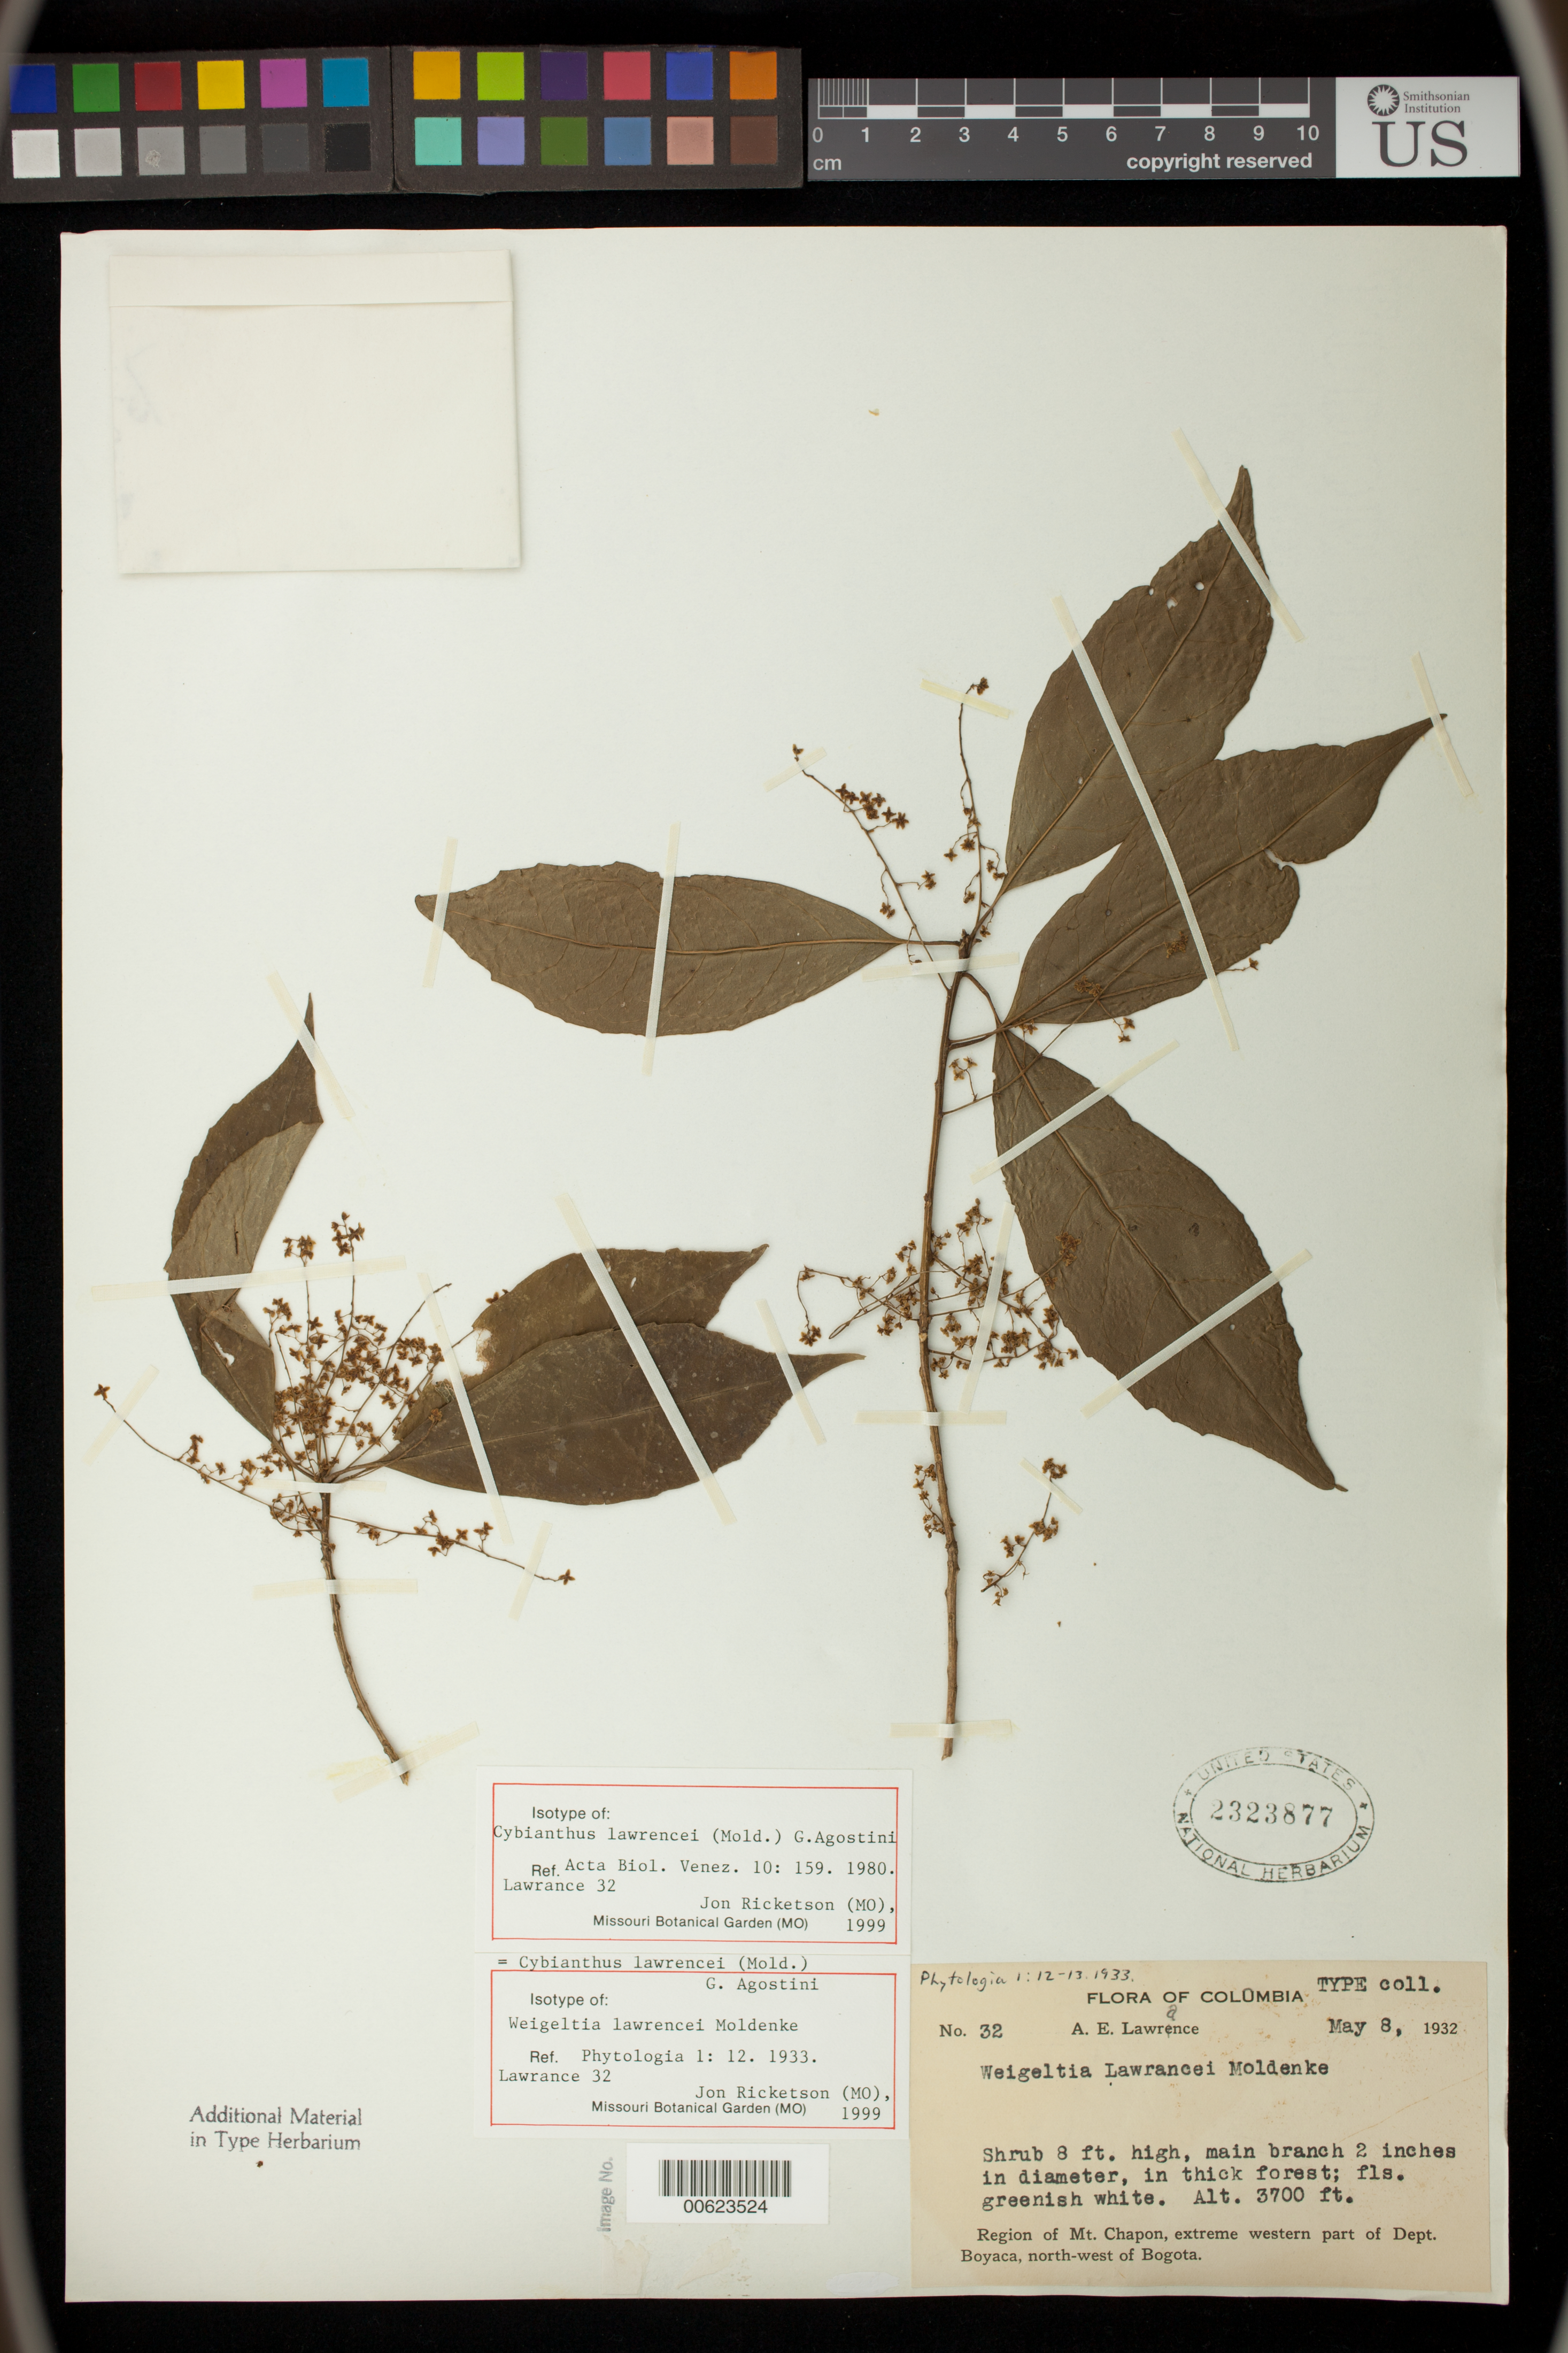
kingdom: Plantae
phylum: Tracheophyta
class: Magnoliopsida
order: Ericales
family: Primulaceae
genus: Weigeltia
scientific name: Weigeltia lawrancei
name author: Moldenke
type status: Isotype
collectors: A. Lawrance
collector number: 32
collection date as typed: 08 May 1932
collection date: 1932-05-08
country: Colombia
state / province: Boyacá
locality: Mt. Chapon region, extreme W part of Boyaca Dept., NW of Bogota.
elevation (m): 1128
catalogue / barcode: US 2323877